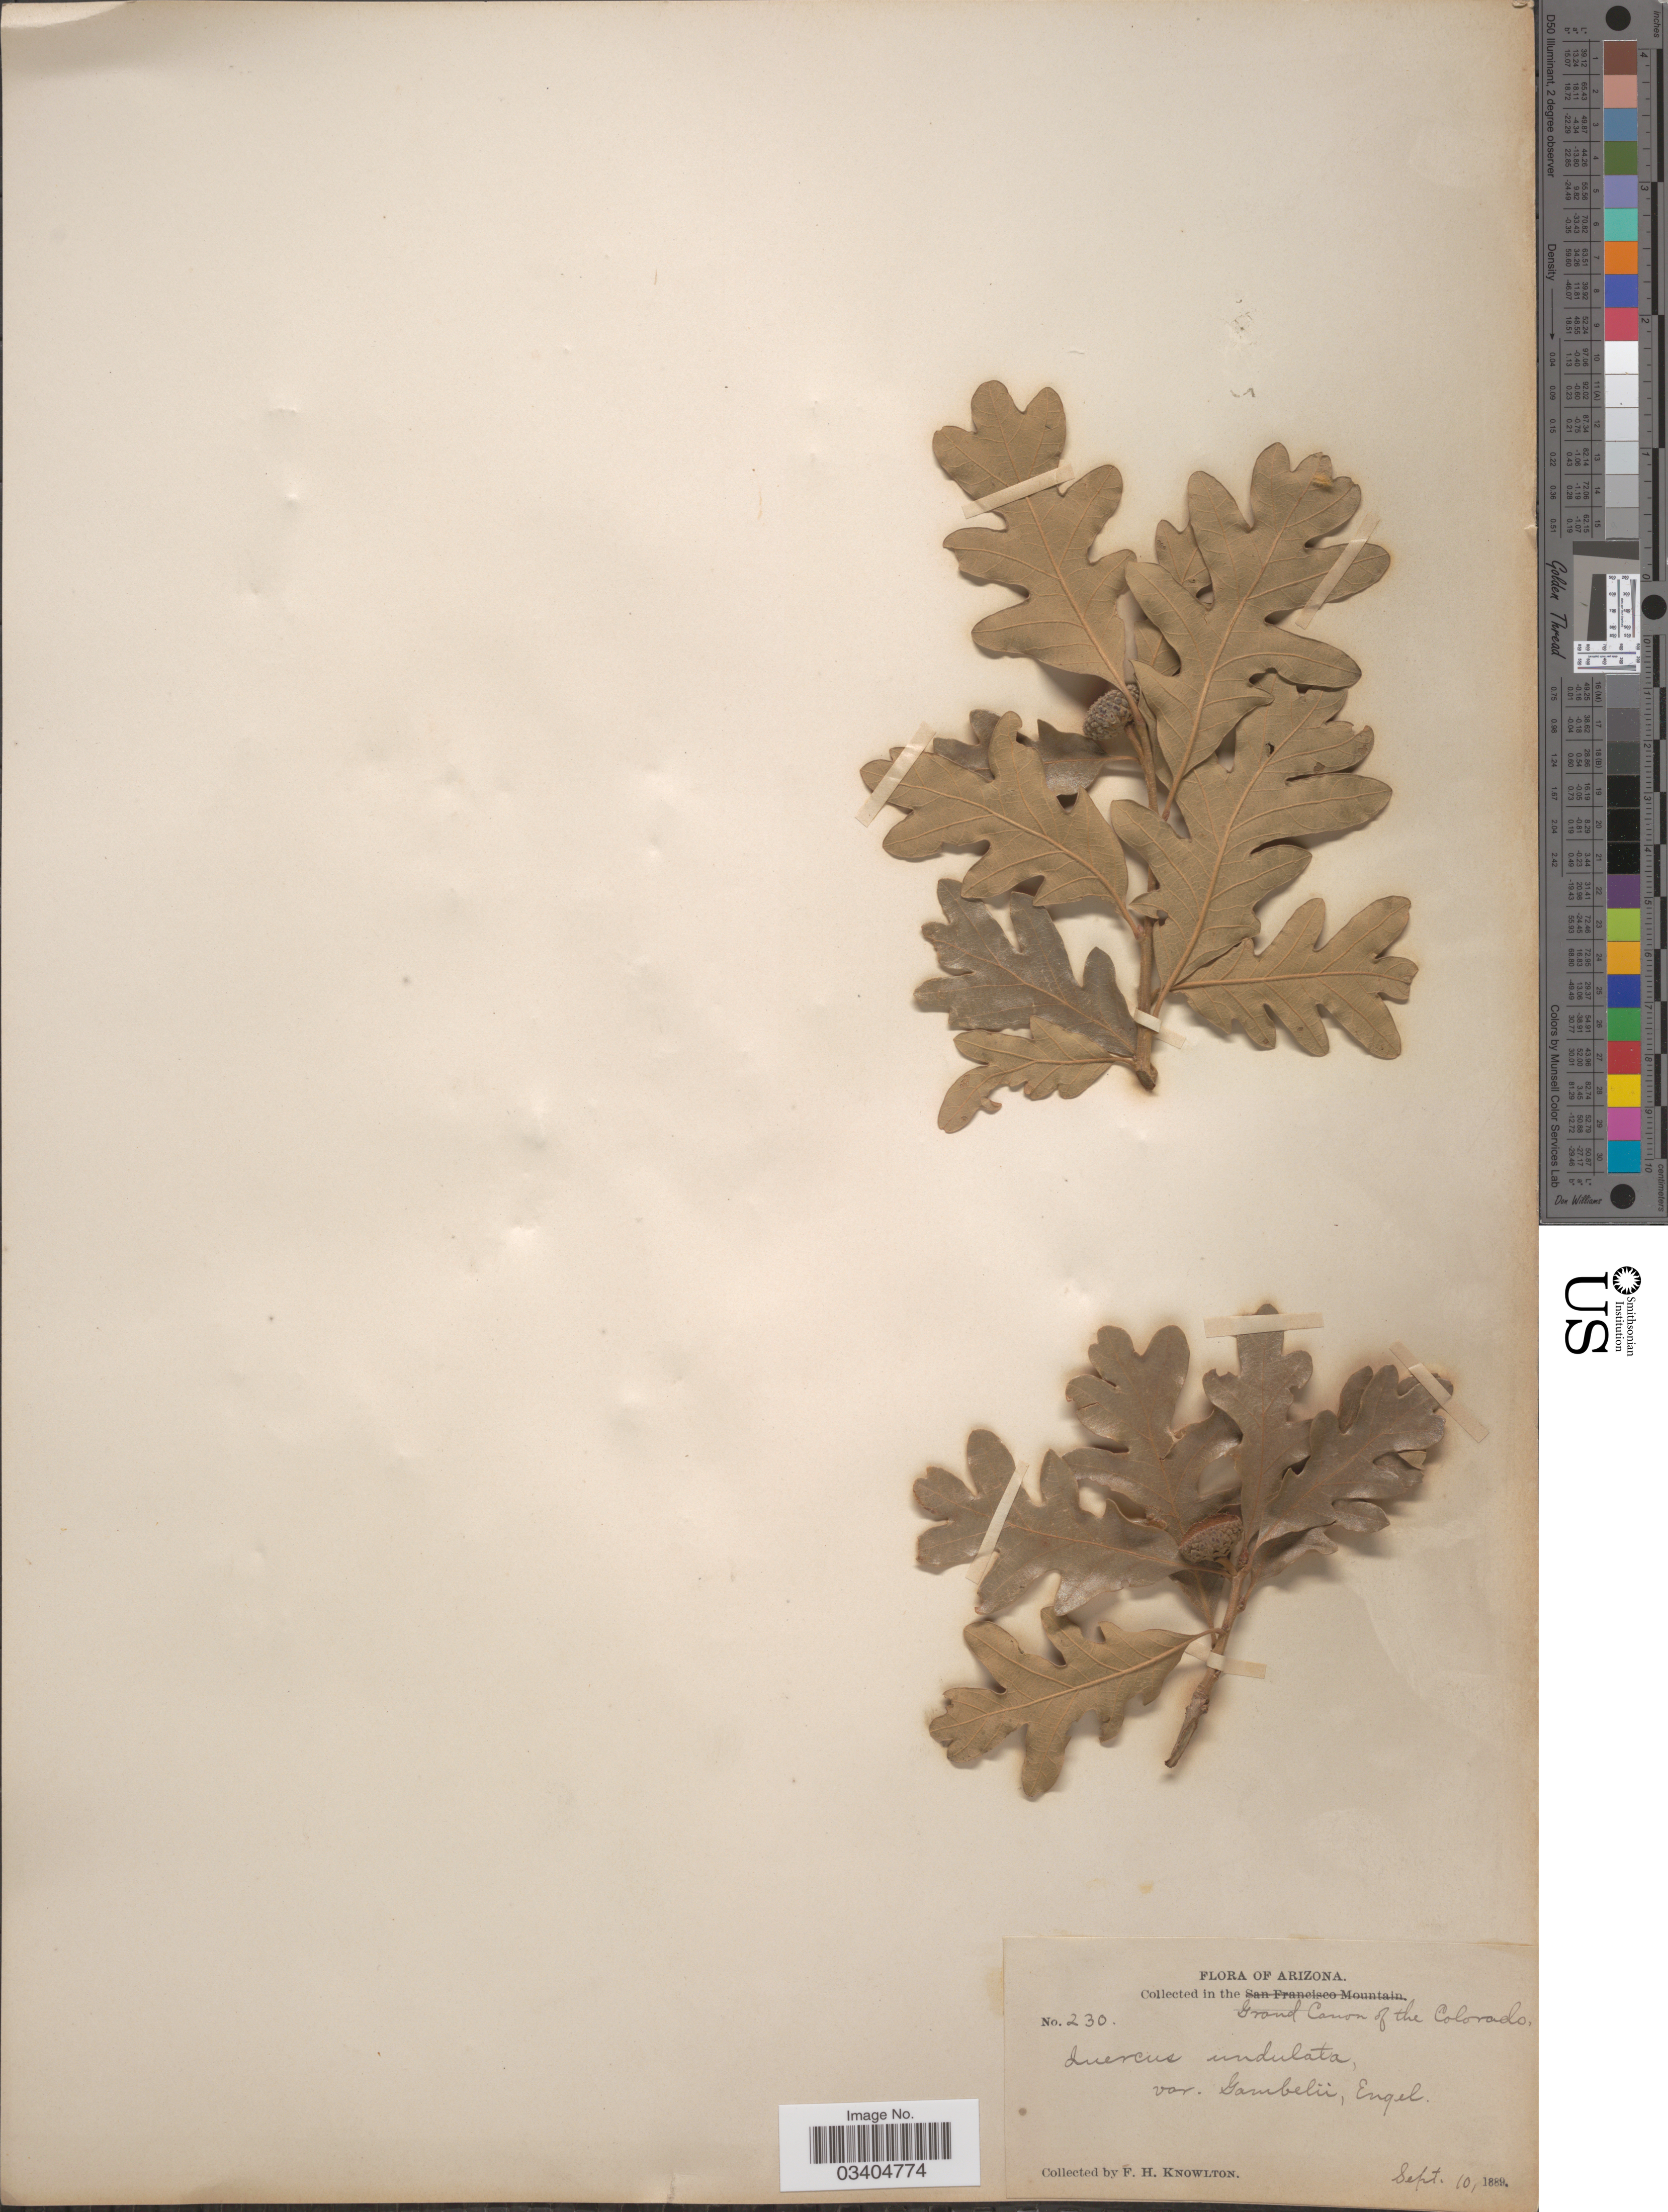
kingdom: Plantae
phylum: Tracheophyta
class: Magnoliopsida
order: Fagales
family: Fagaceae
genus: Quercus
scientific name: Quercus gambelii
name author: Nutt.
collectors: F. H. Knowlton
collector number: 230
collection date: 1889-09-10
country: United States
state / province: Arizona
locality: In the Grand Canon of the Colorado.